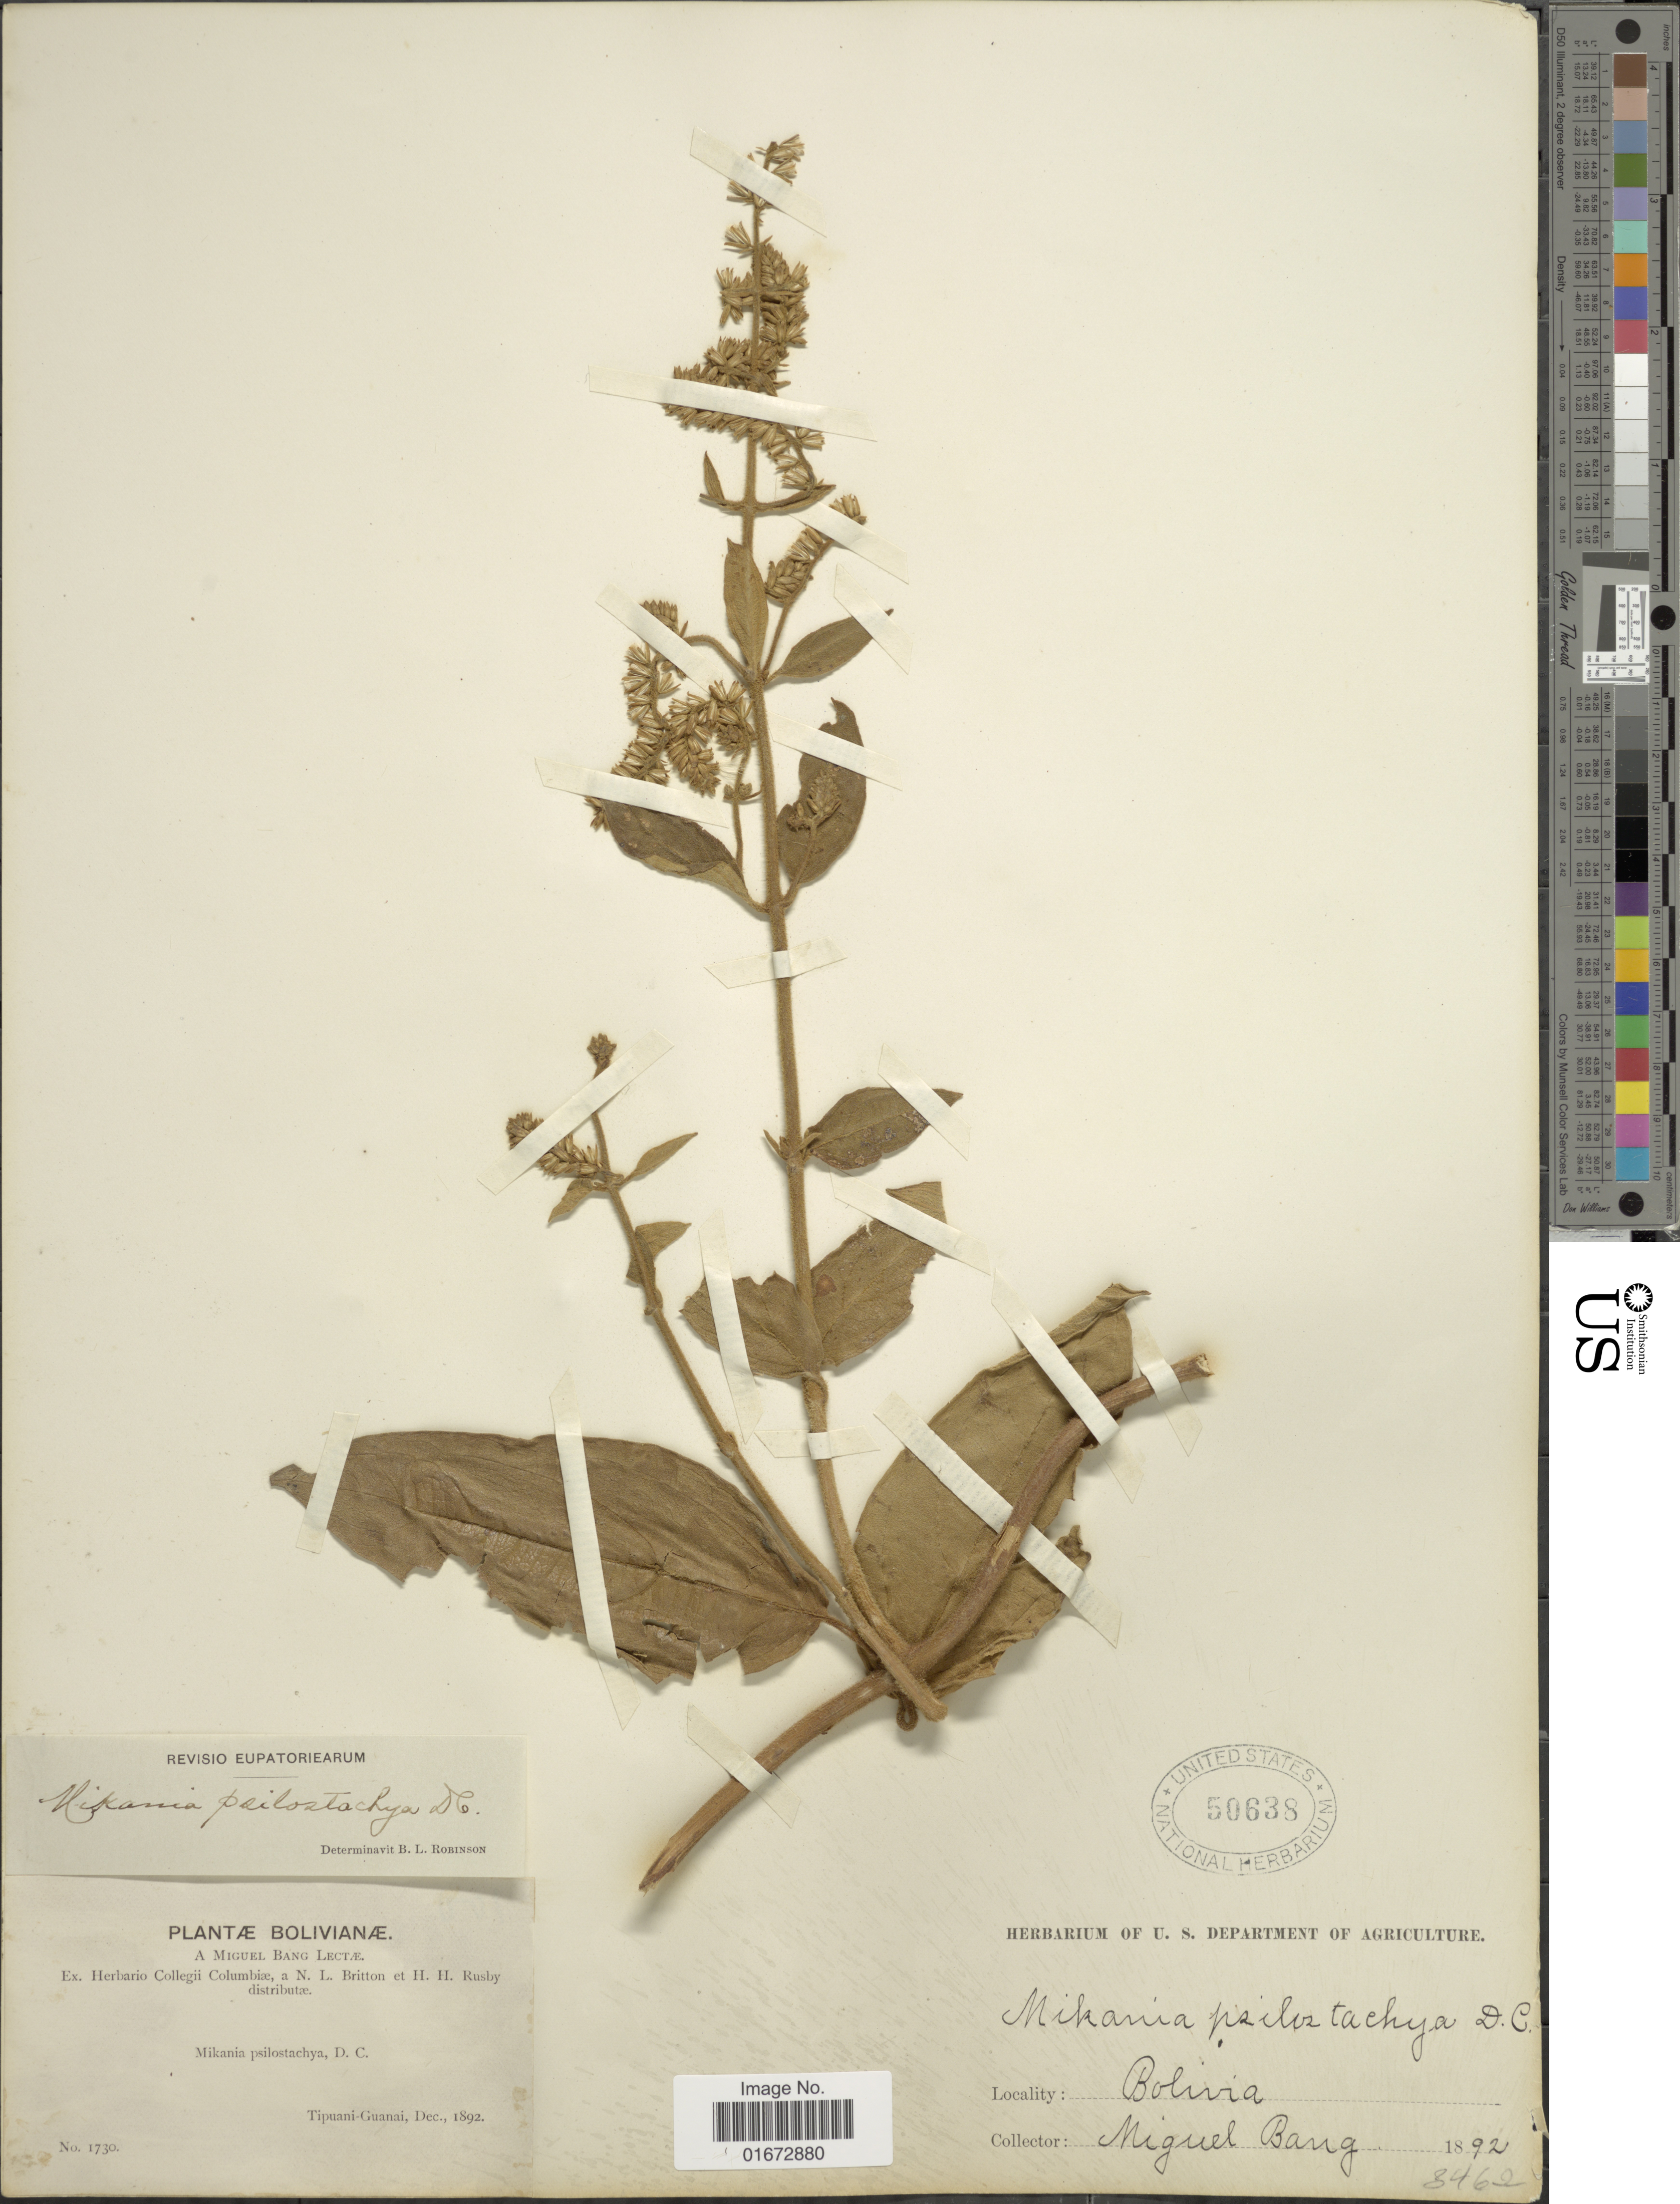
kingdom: Plantae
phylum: Tracheophyta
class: Magnoliopsida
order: Asterales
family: Asteraceae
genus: Mikania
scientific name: Mikania psilostachya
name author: DC.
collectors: M. Bang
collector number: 1730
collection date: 1892-12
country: Bolivia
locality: Tipuani-Guanai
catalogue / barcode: US 50638